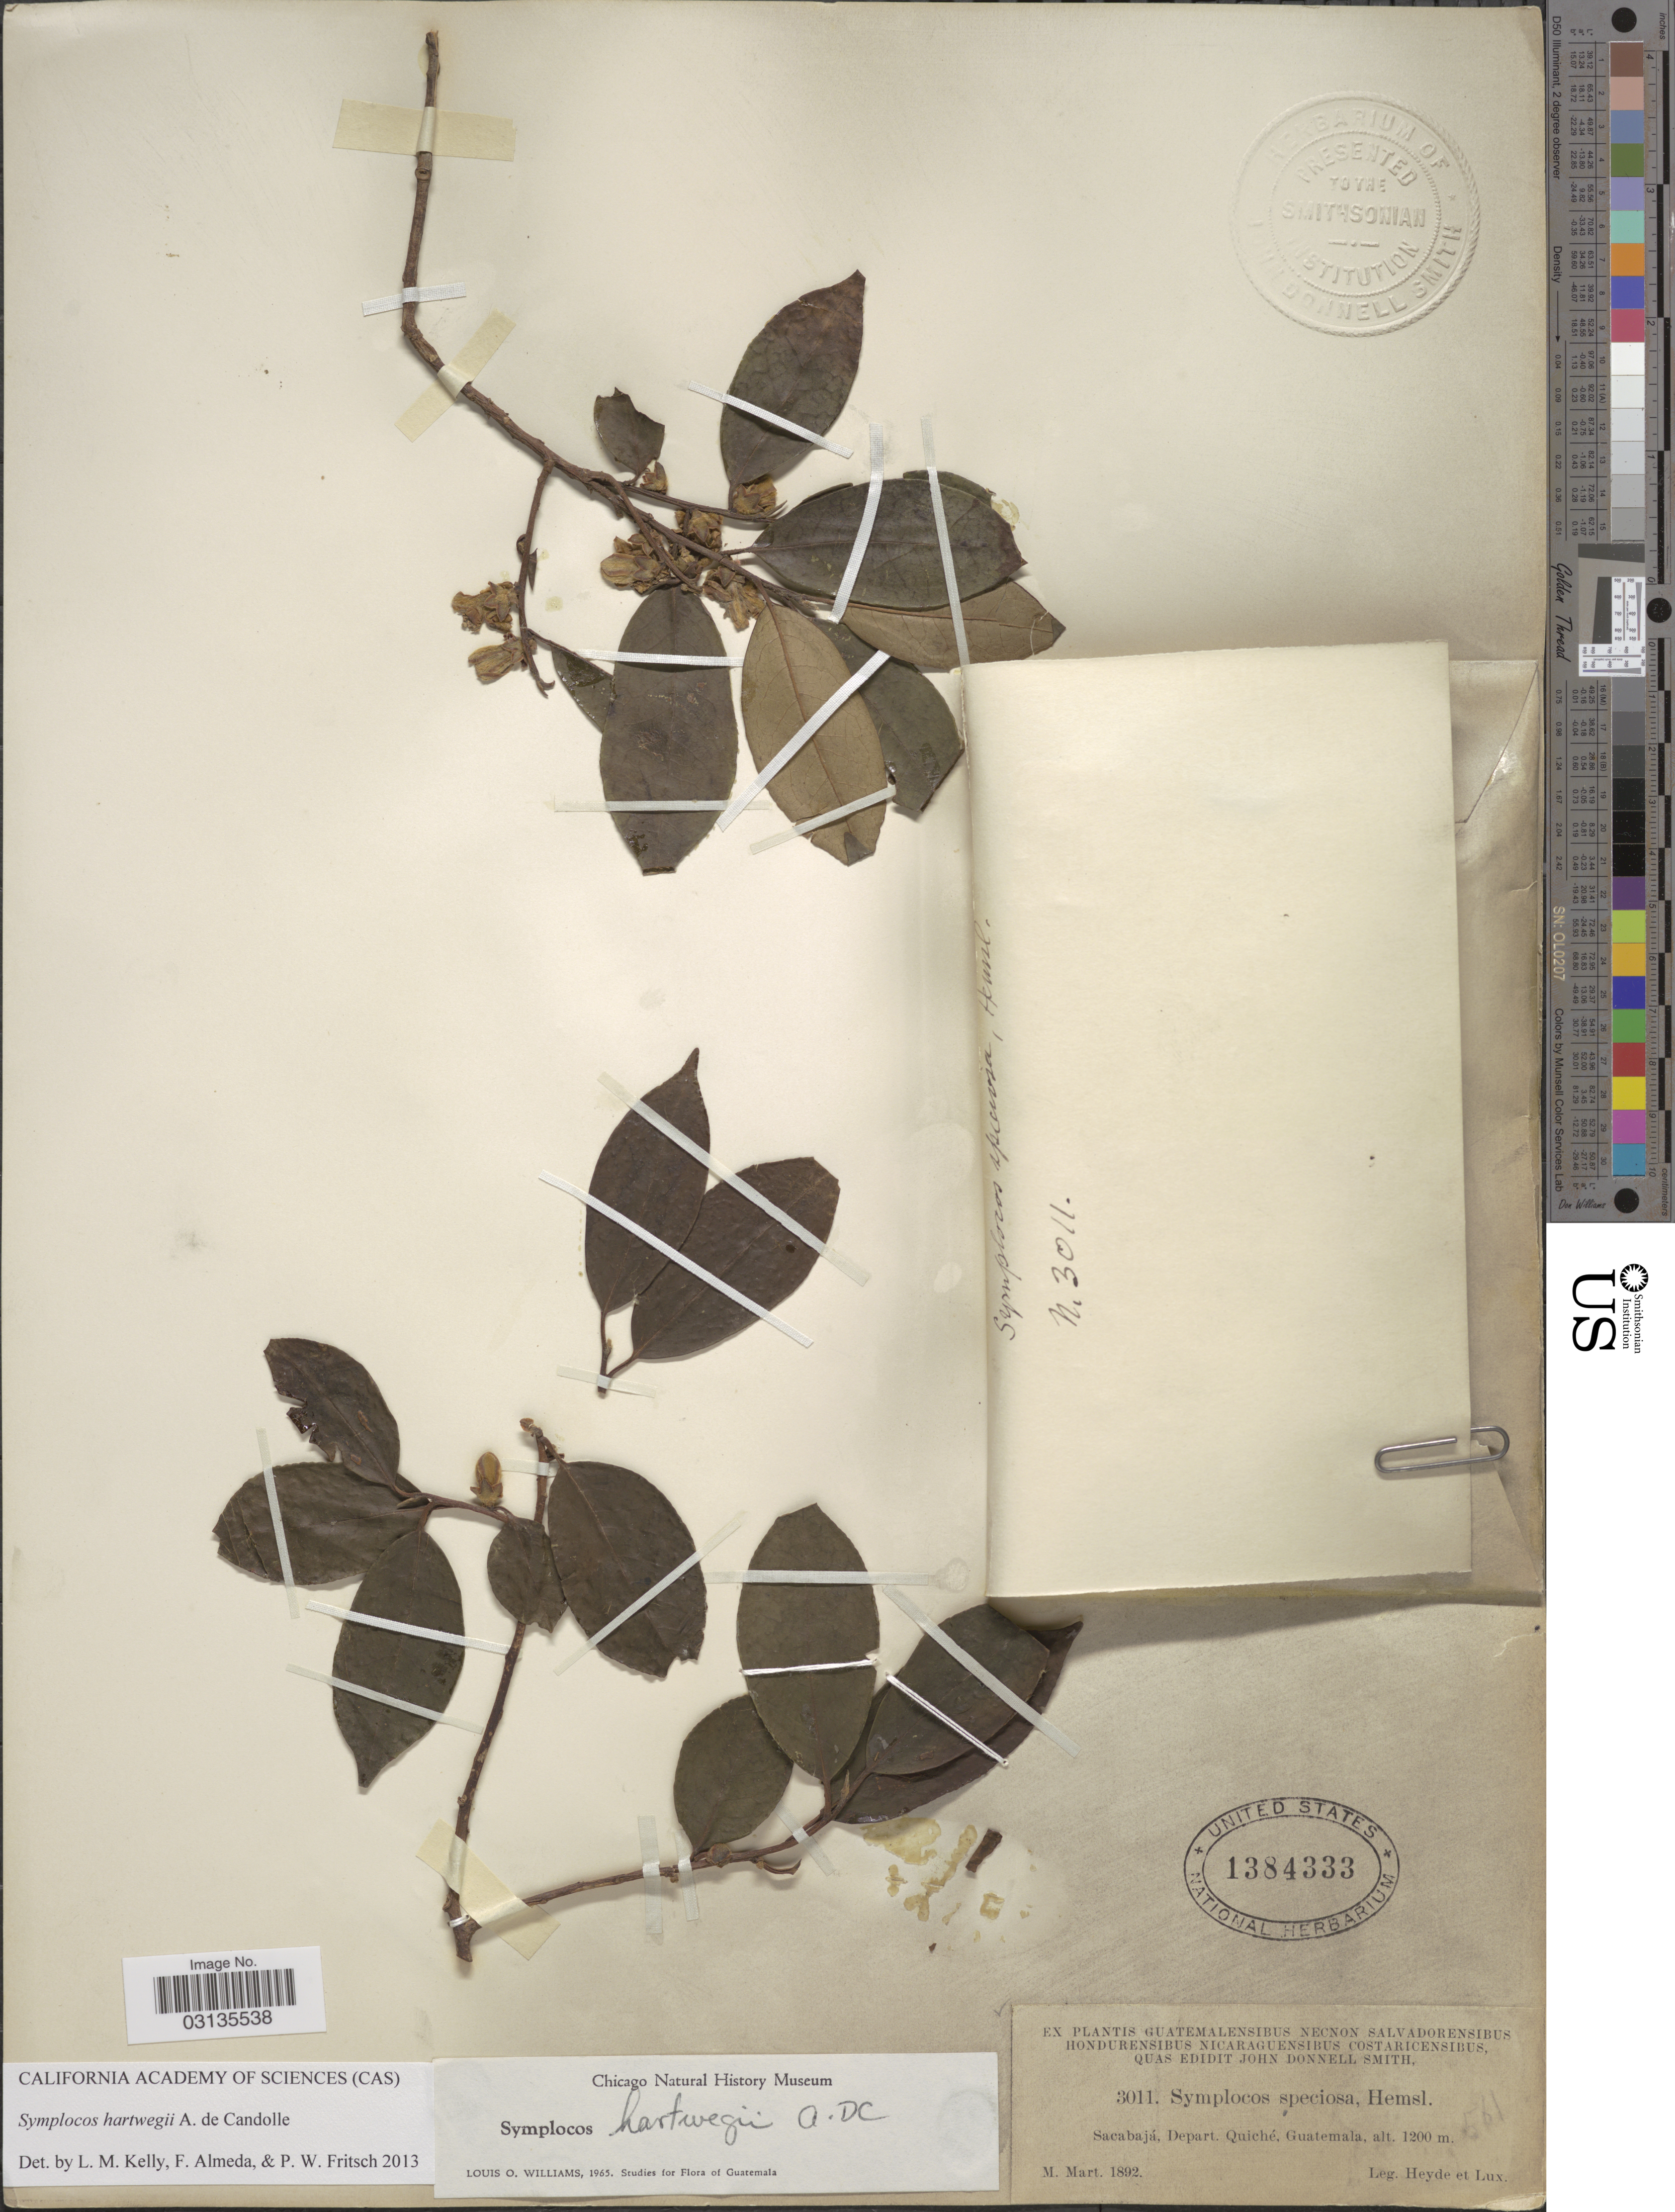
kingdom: Plantae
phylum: Tracheophyta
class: Magnoliopsida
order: Ericales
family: Symplocaceae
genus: Symplocos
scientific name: Symplocos hartwegii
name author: A. DC.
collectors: Heyde & Lux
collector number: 3011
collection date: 1892-03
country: Guatemala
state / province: El Quiché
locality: Sacabajá, Depart. Quiché.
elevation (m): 1200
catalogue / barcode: US 1384333